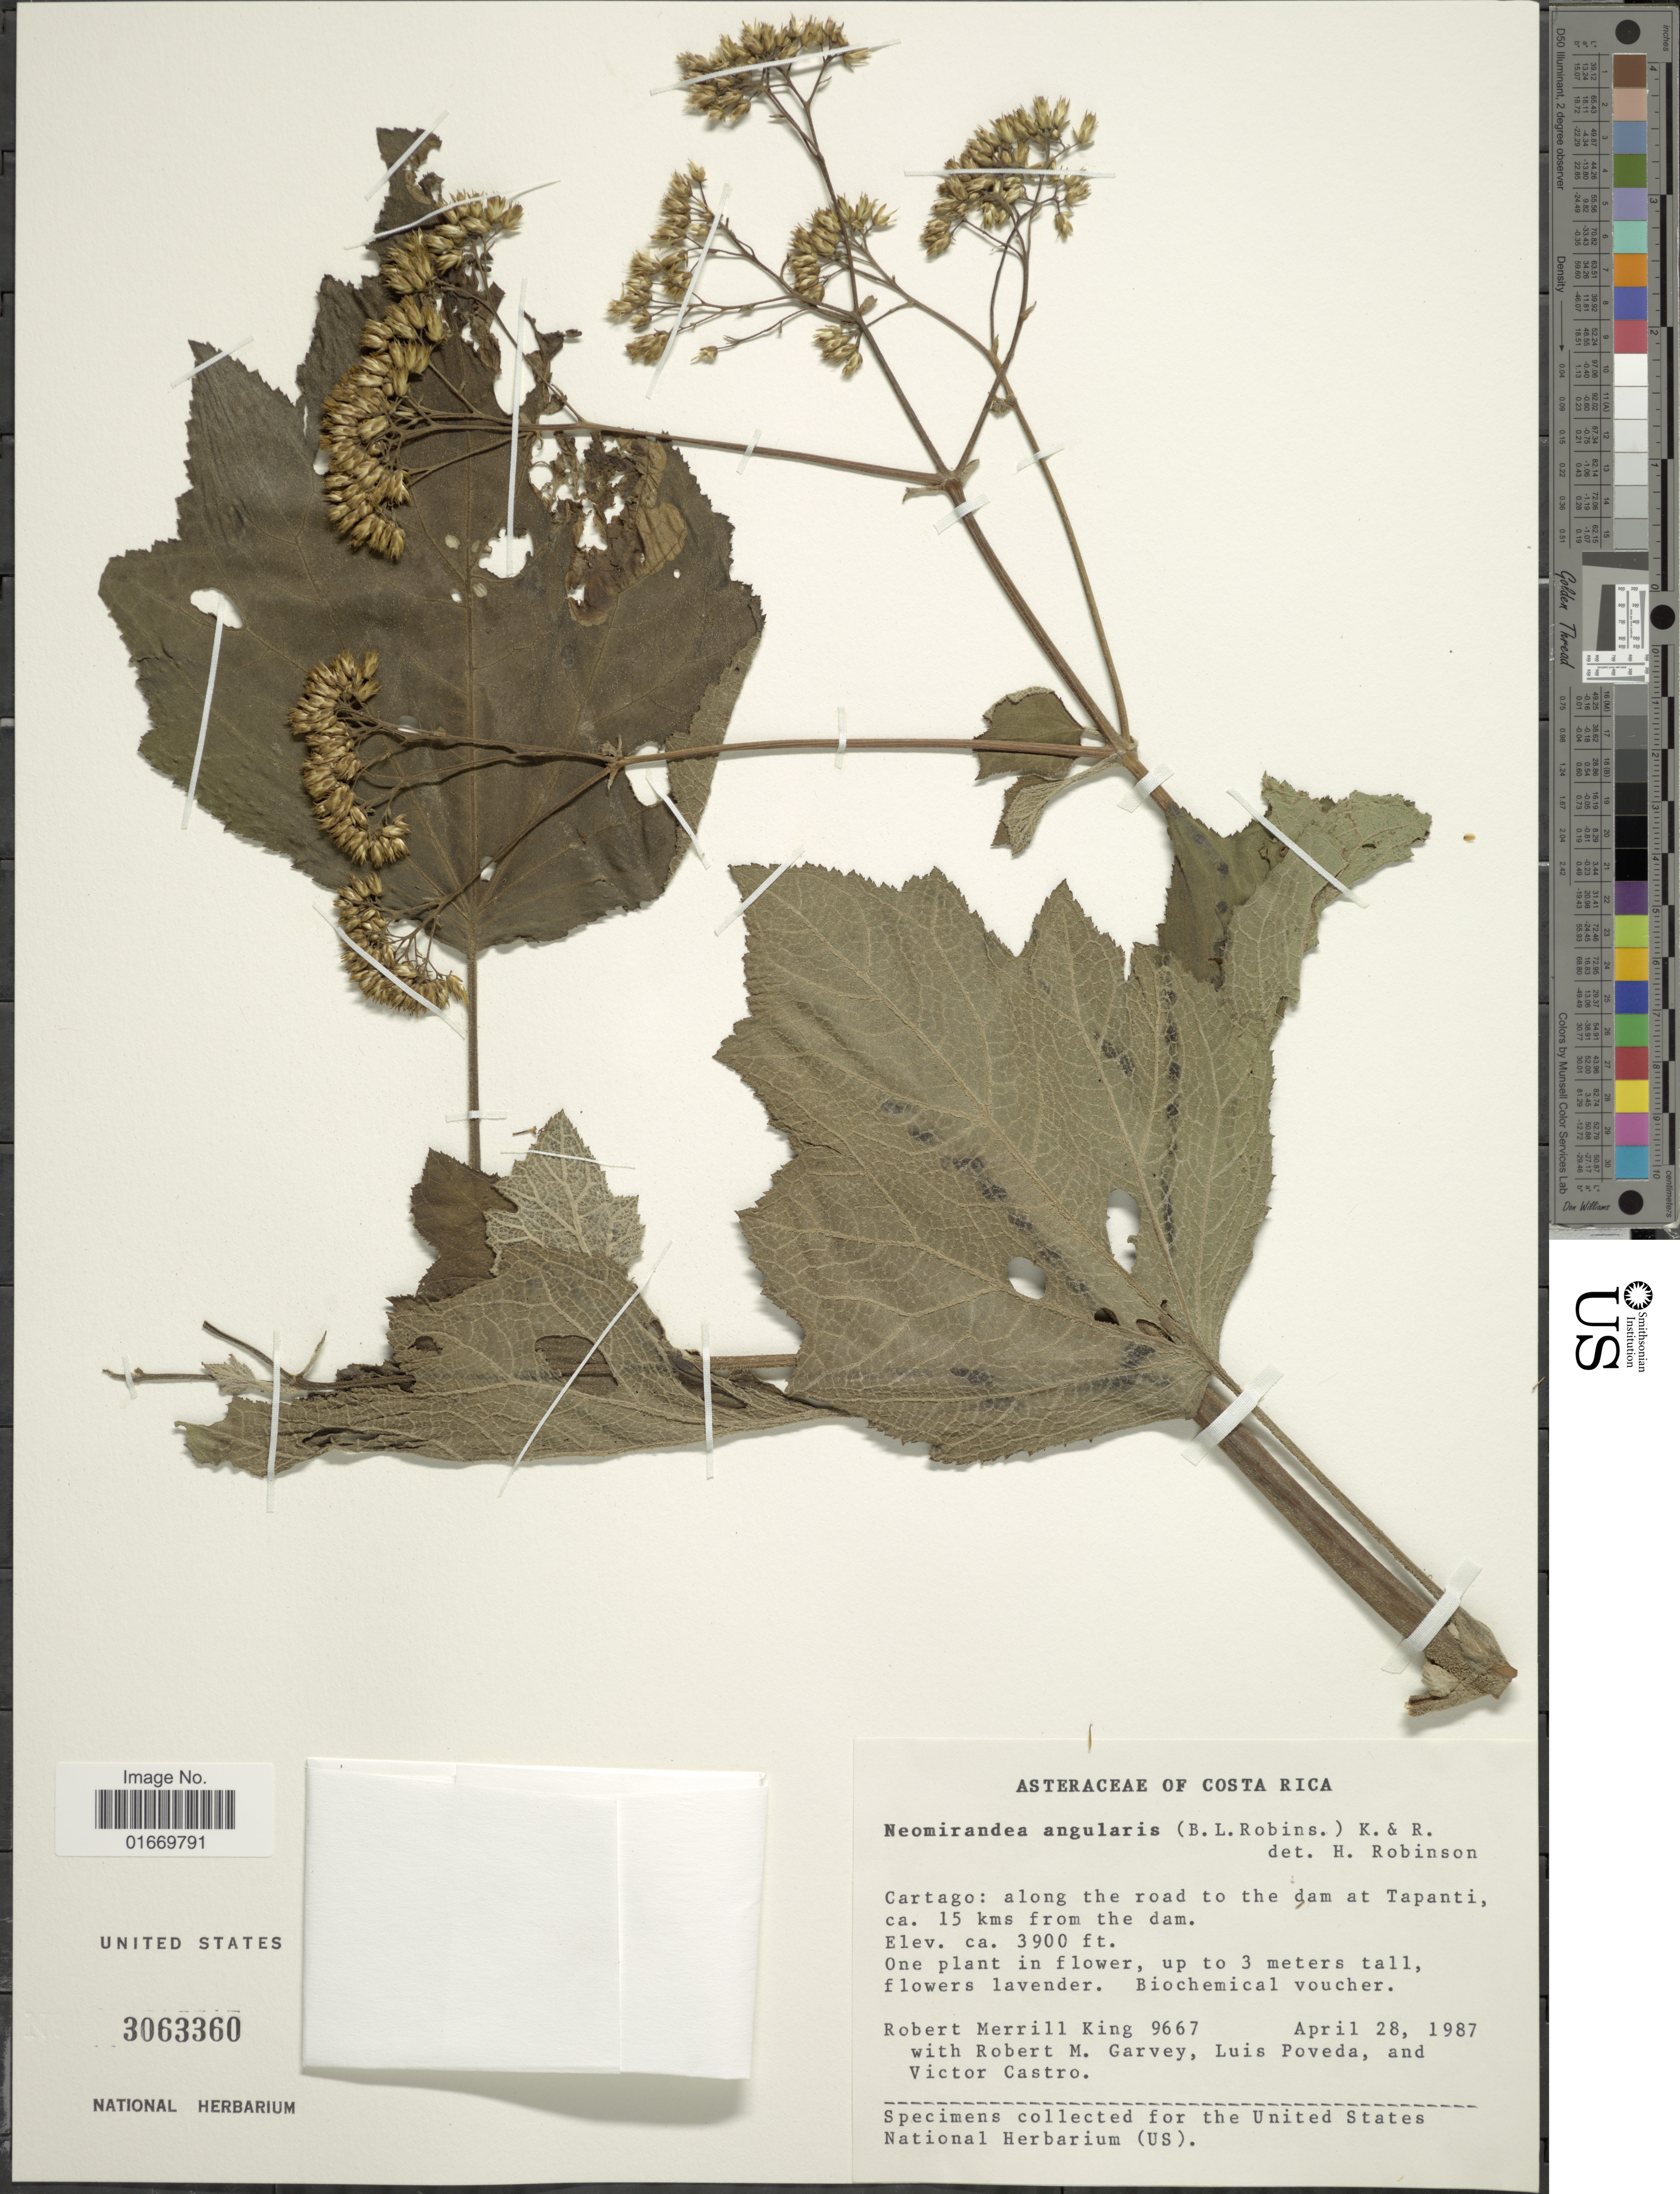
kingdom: Plantae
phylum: Tracheophyta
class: Magnoliopsida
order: Asterales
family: Asteraceae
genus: Neomirandea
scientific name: Neomirandea angularis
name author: (B.L. Rob.) R.M. King & H. Rob.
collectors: R. M. King, R. Garvey, L. J. Poveda & V. Castro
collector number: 9667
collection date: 1987-04-28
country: Costa Rica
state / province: Cartago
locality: Along the road to the dam at Tapanti, ca 15 kms from the dam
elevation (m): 1189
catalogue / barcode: US 3063360